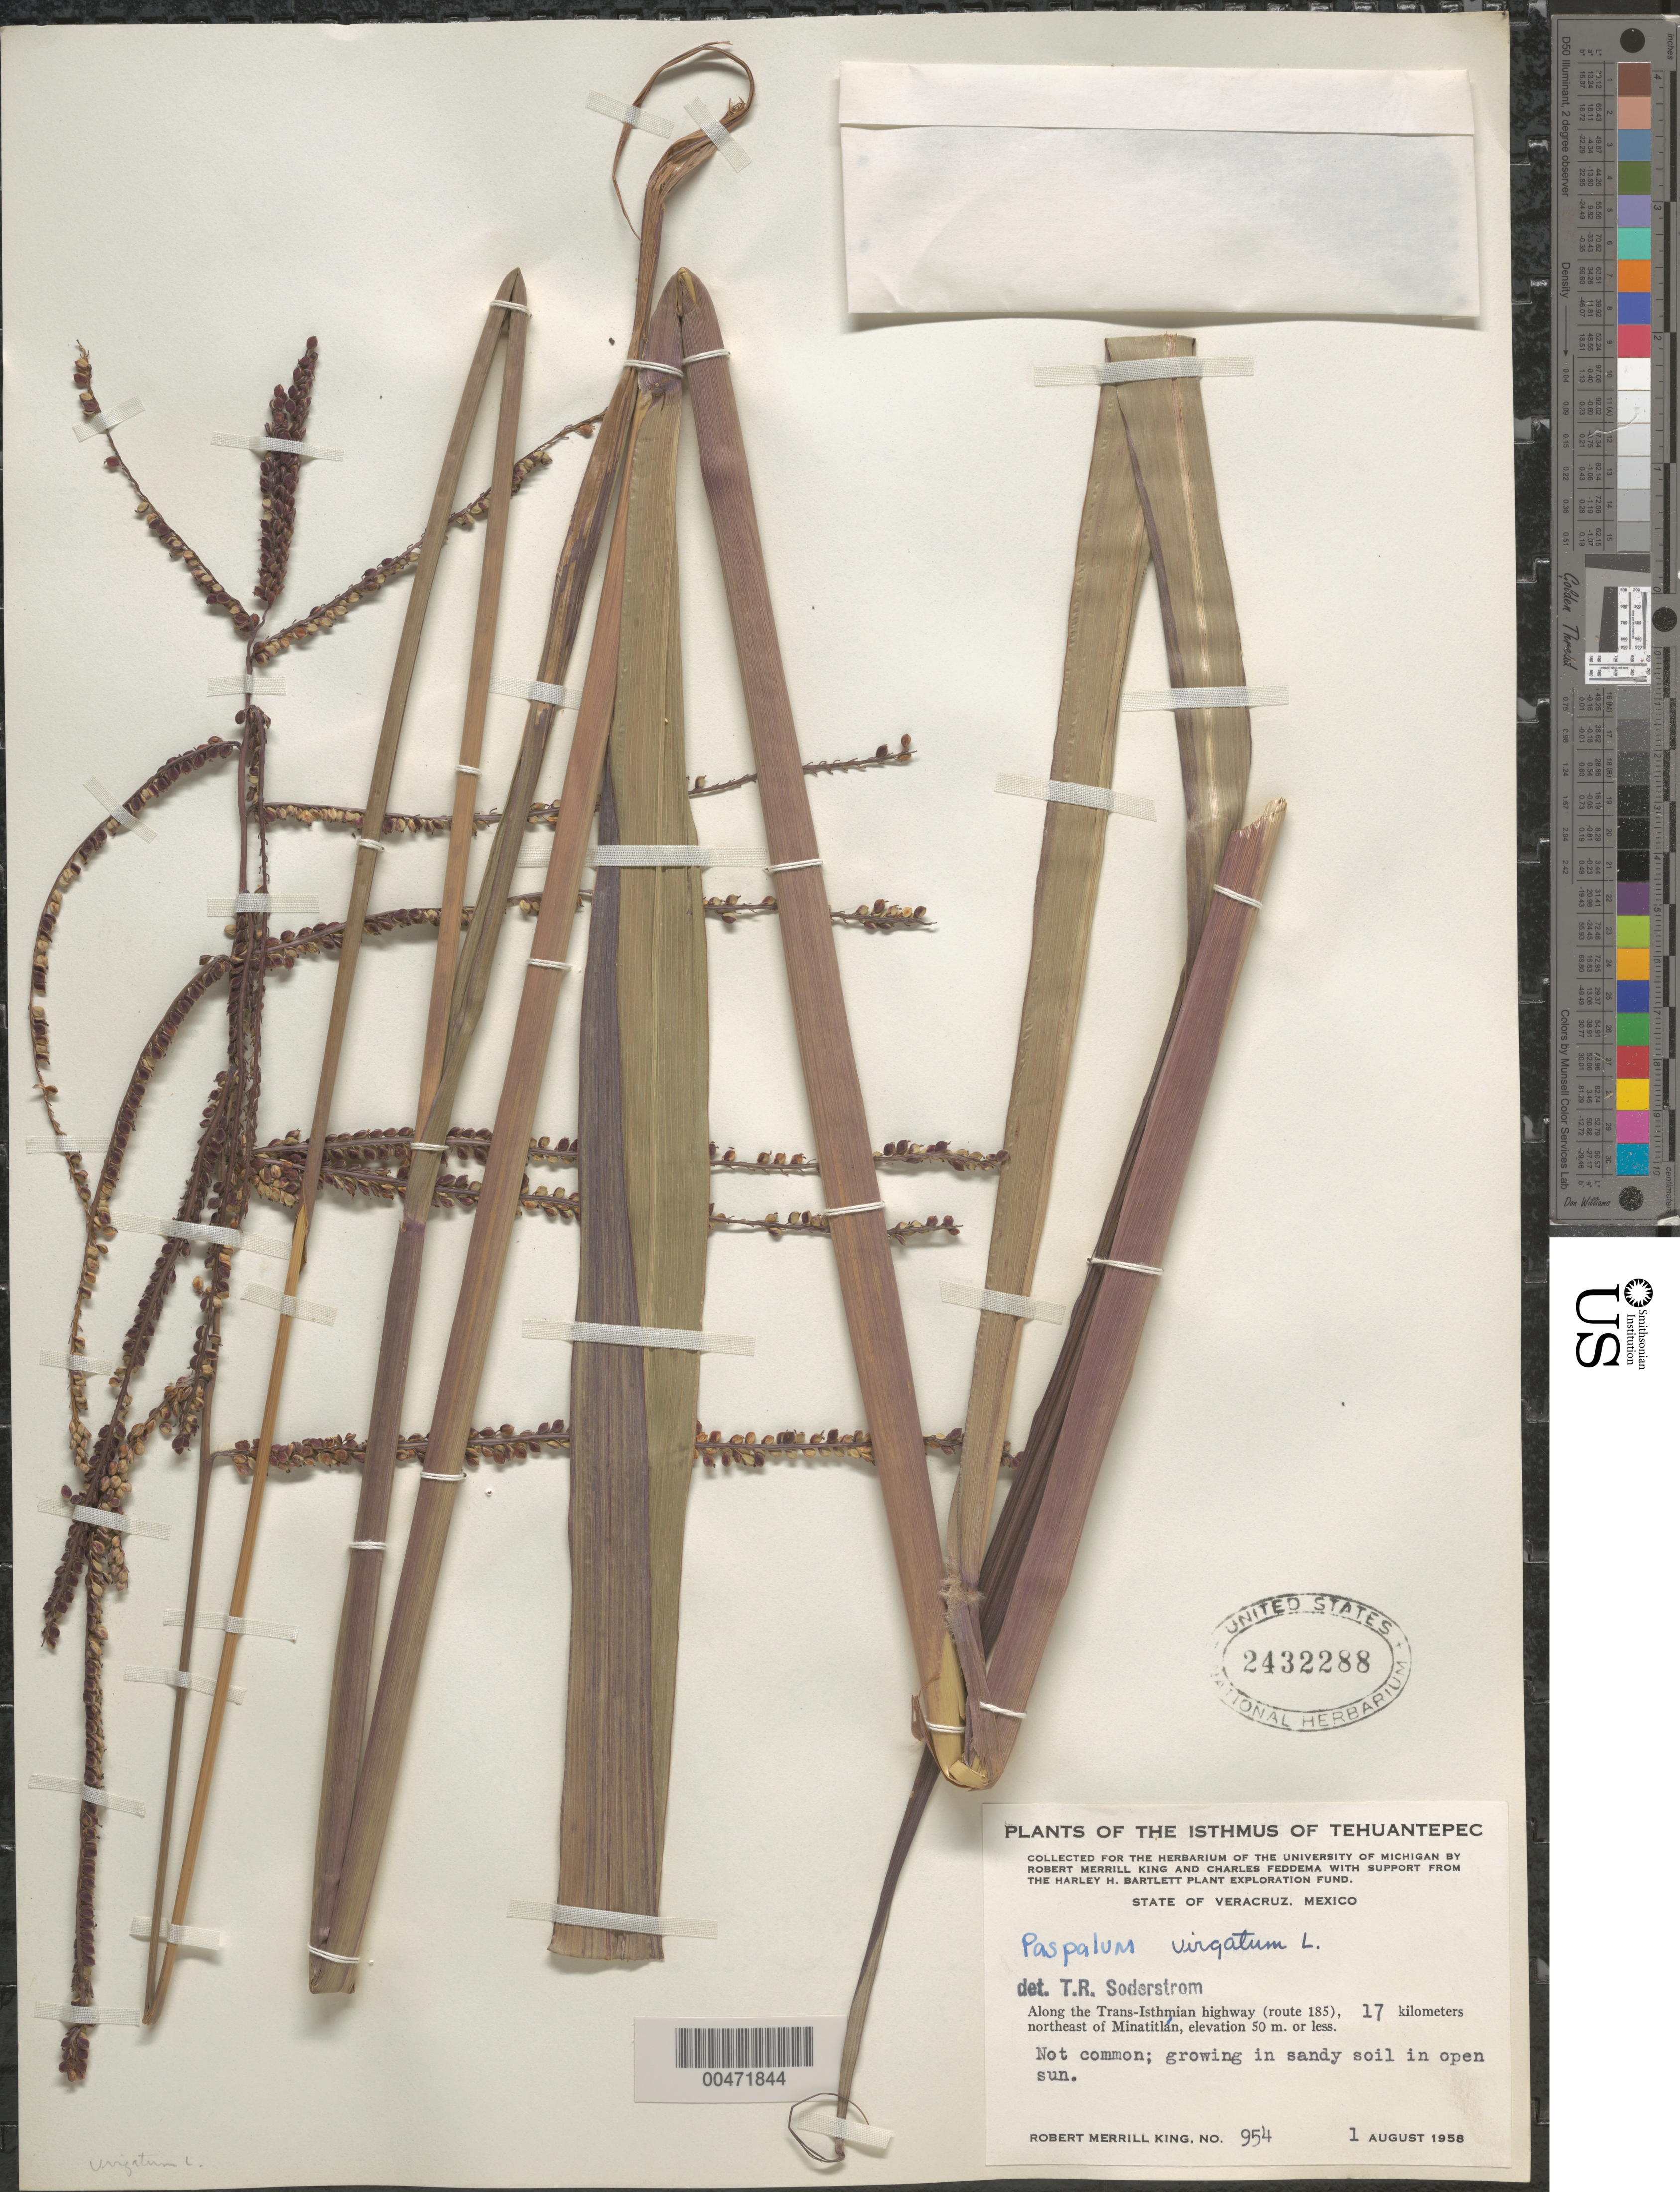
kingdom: Plantae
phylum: Tracheophyta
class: Liliopsida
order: Poales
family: Poaceae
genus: Paspalum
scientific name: Paspalum virgatum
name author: L.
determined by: Soderstrom, T. R.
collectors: R. M. King & C. Feddema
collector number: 954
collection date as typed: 1 Aug 1958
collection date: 1958-08-01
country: Mexico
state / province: Veracruz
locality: Isthmus of Tehuantepec, along the Trans-Isthmian hwy (route 185), 17 km NE of Minatitl n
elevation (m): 0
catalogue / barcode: US 2432288